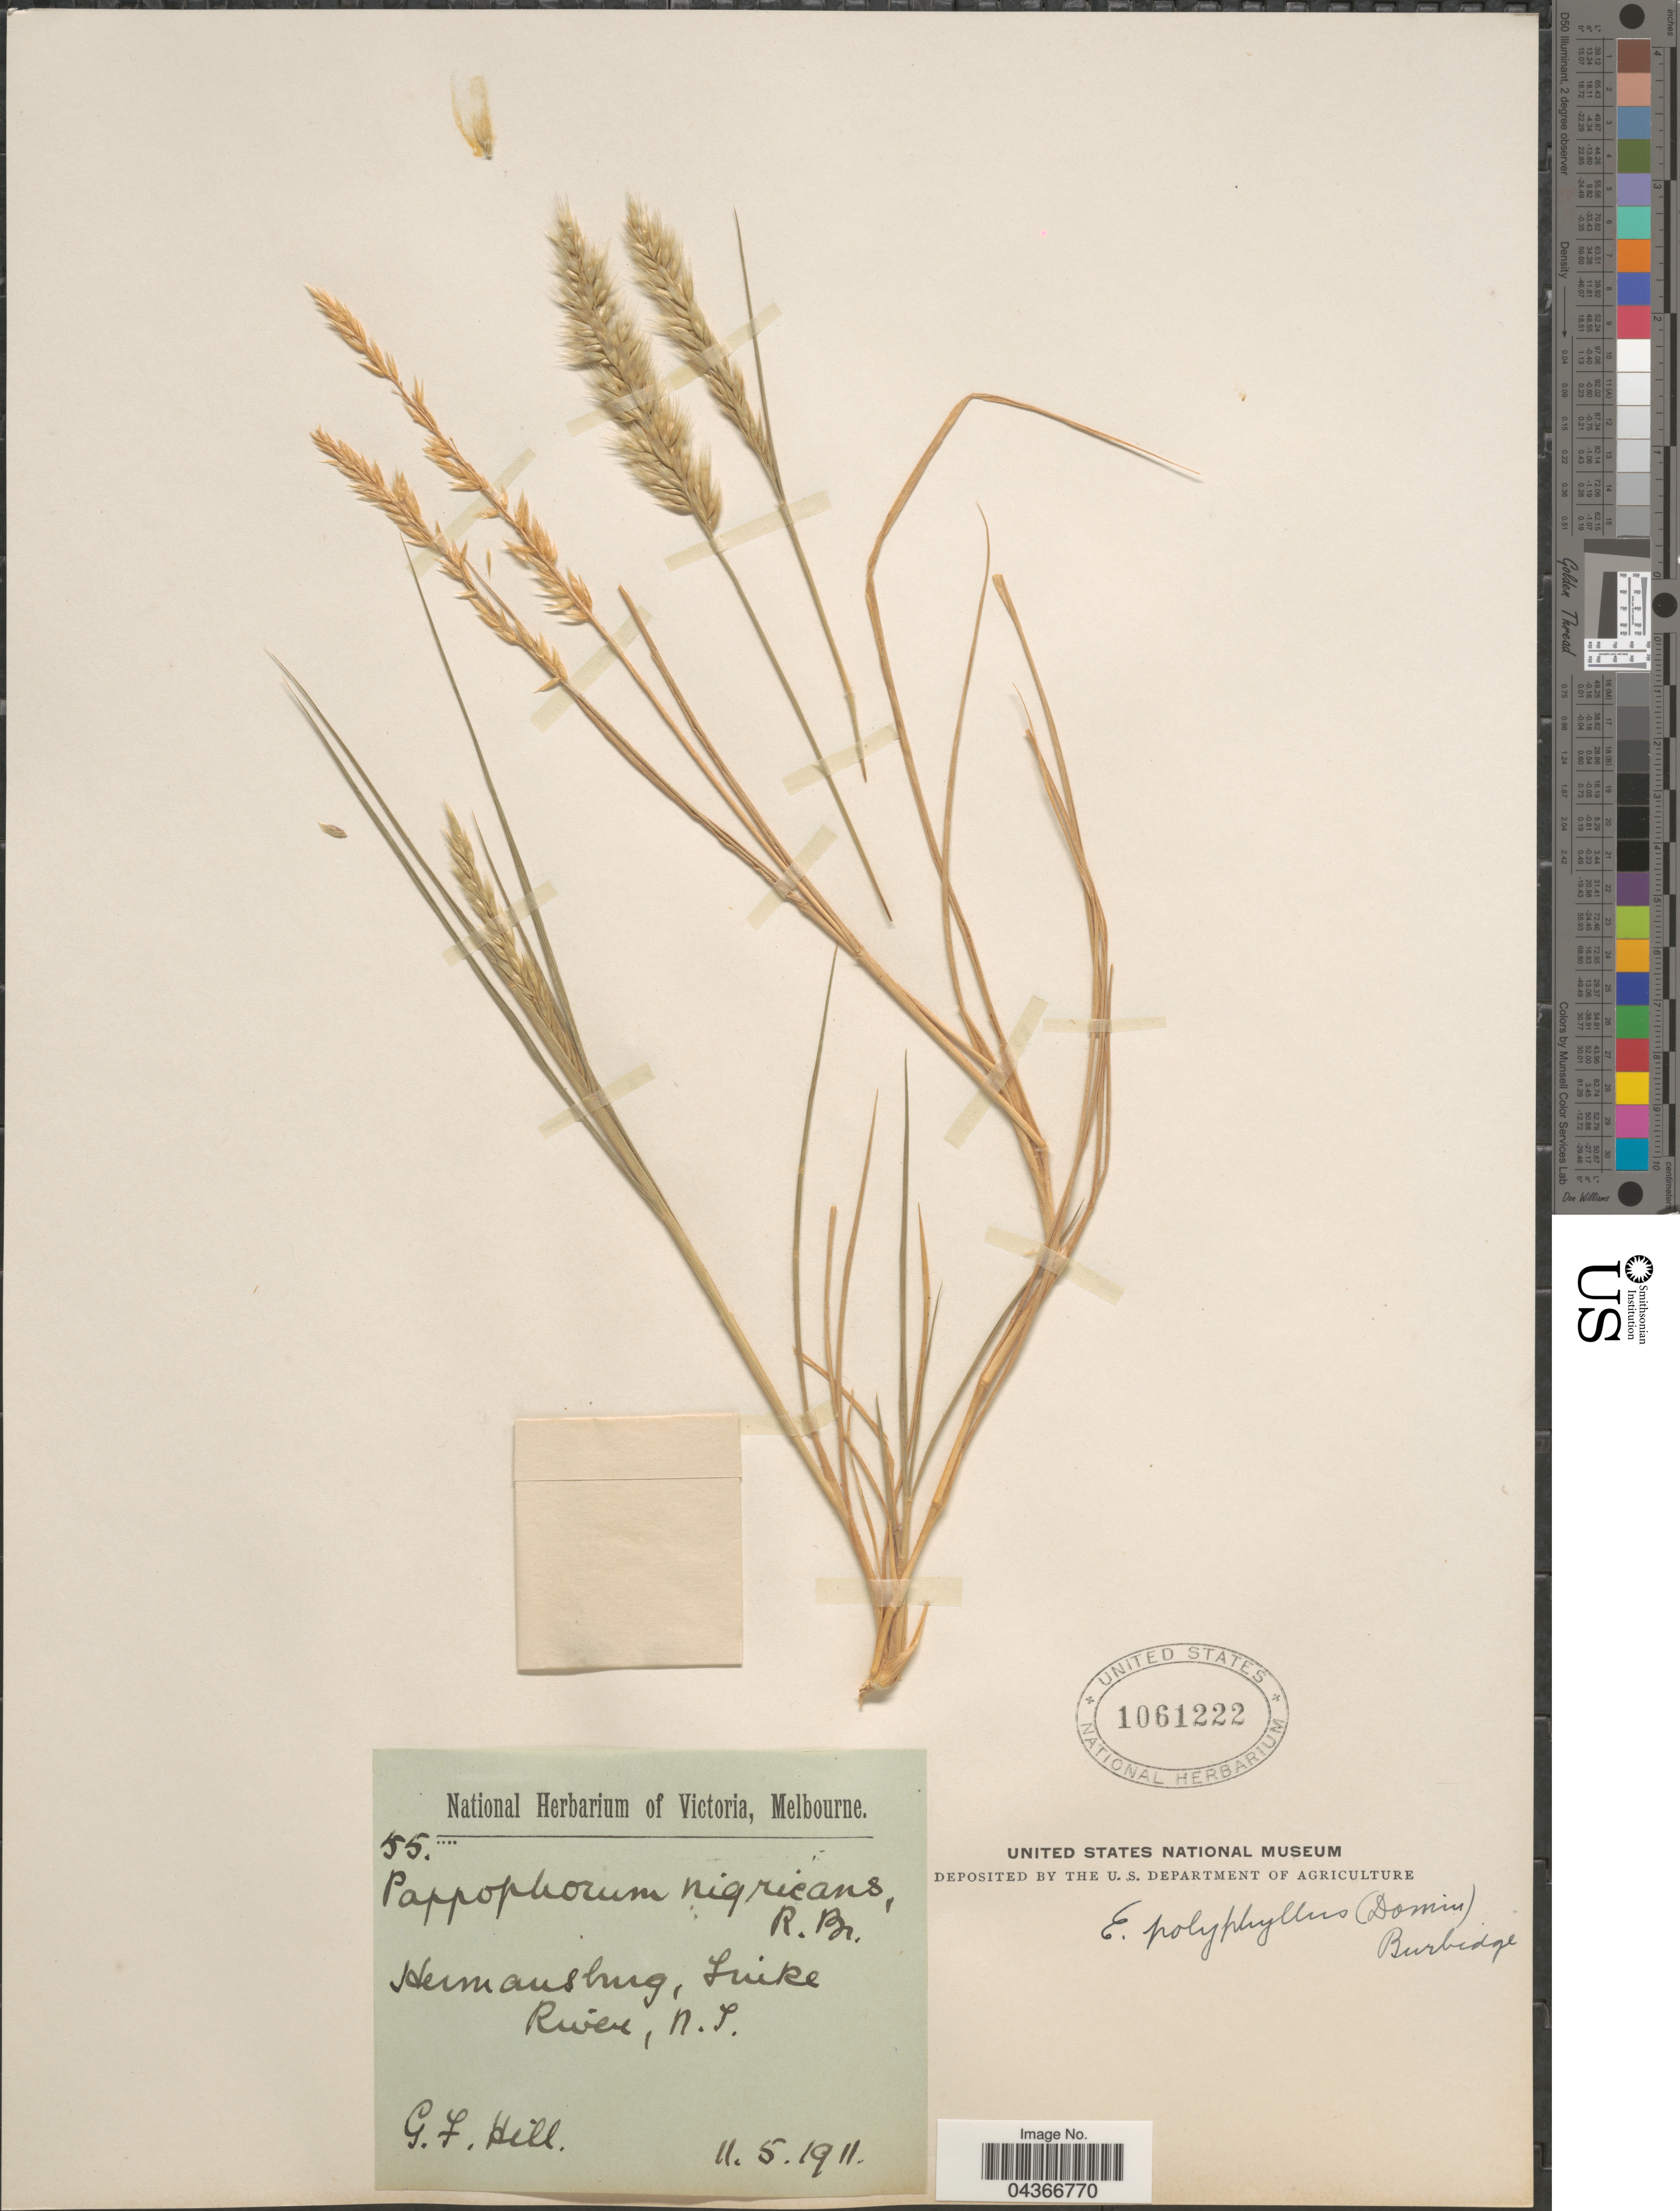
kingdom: Plantae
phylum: Tracheophyta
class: Liliopsida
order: Poales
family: Poaceae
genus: Enneapogon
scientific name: Enneapogon polyphyllus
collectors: G. Hill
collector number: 55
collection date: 1911-05-11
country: Australia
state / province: Northern Territory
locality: Hermansburg, Finke River, N.T.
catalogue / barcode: US 1061222